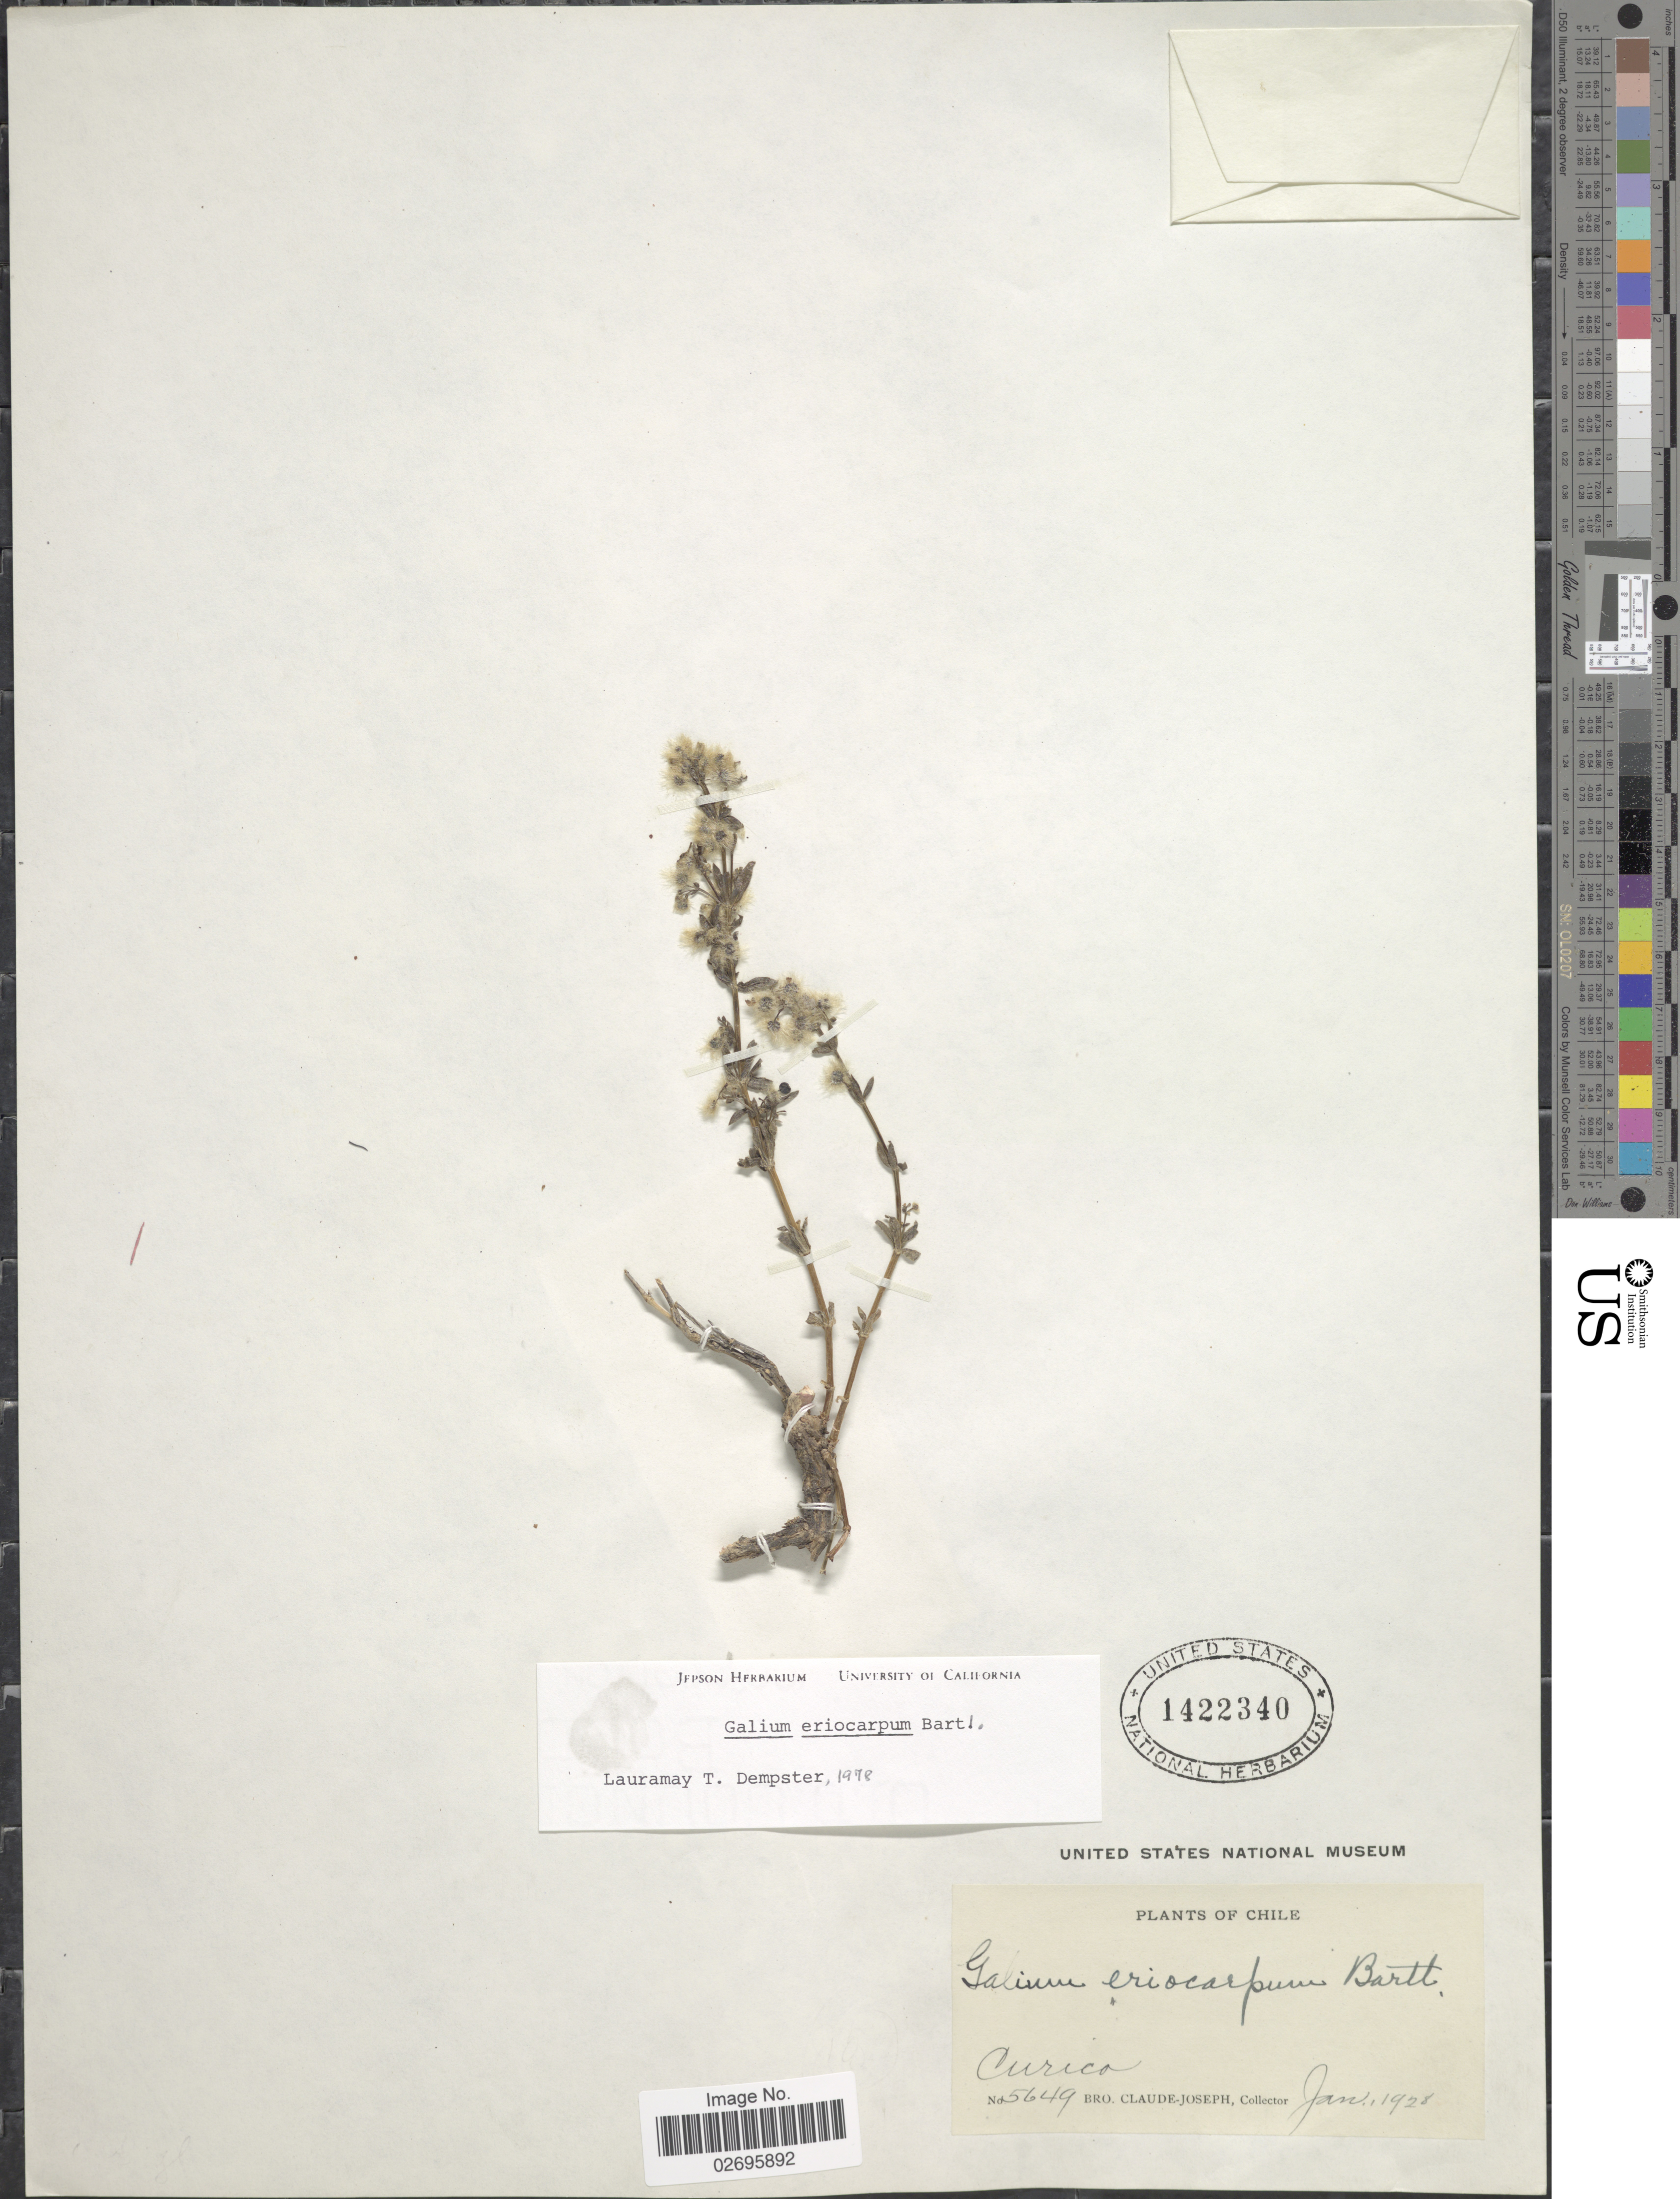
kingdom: Plantae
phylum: Tracheophyta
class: Magnoliopsida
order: Gentianales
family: Rubiaceae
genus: Galium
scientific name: Galium eriocarpum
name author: Bartl. ex DC.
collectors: Bro. Claude-Joseph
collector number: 5649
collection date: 1928-01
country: Chile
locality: Curico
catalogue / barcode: US 1422340